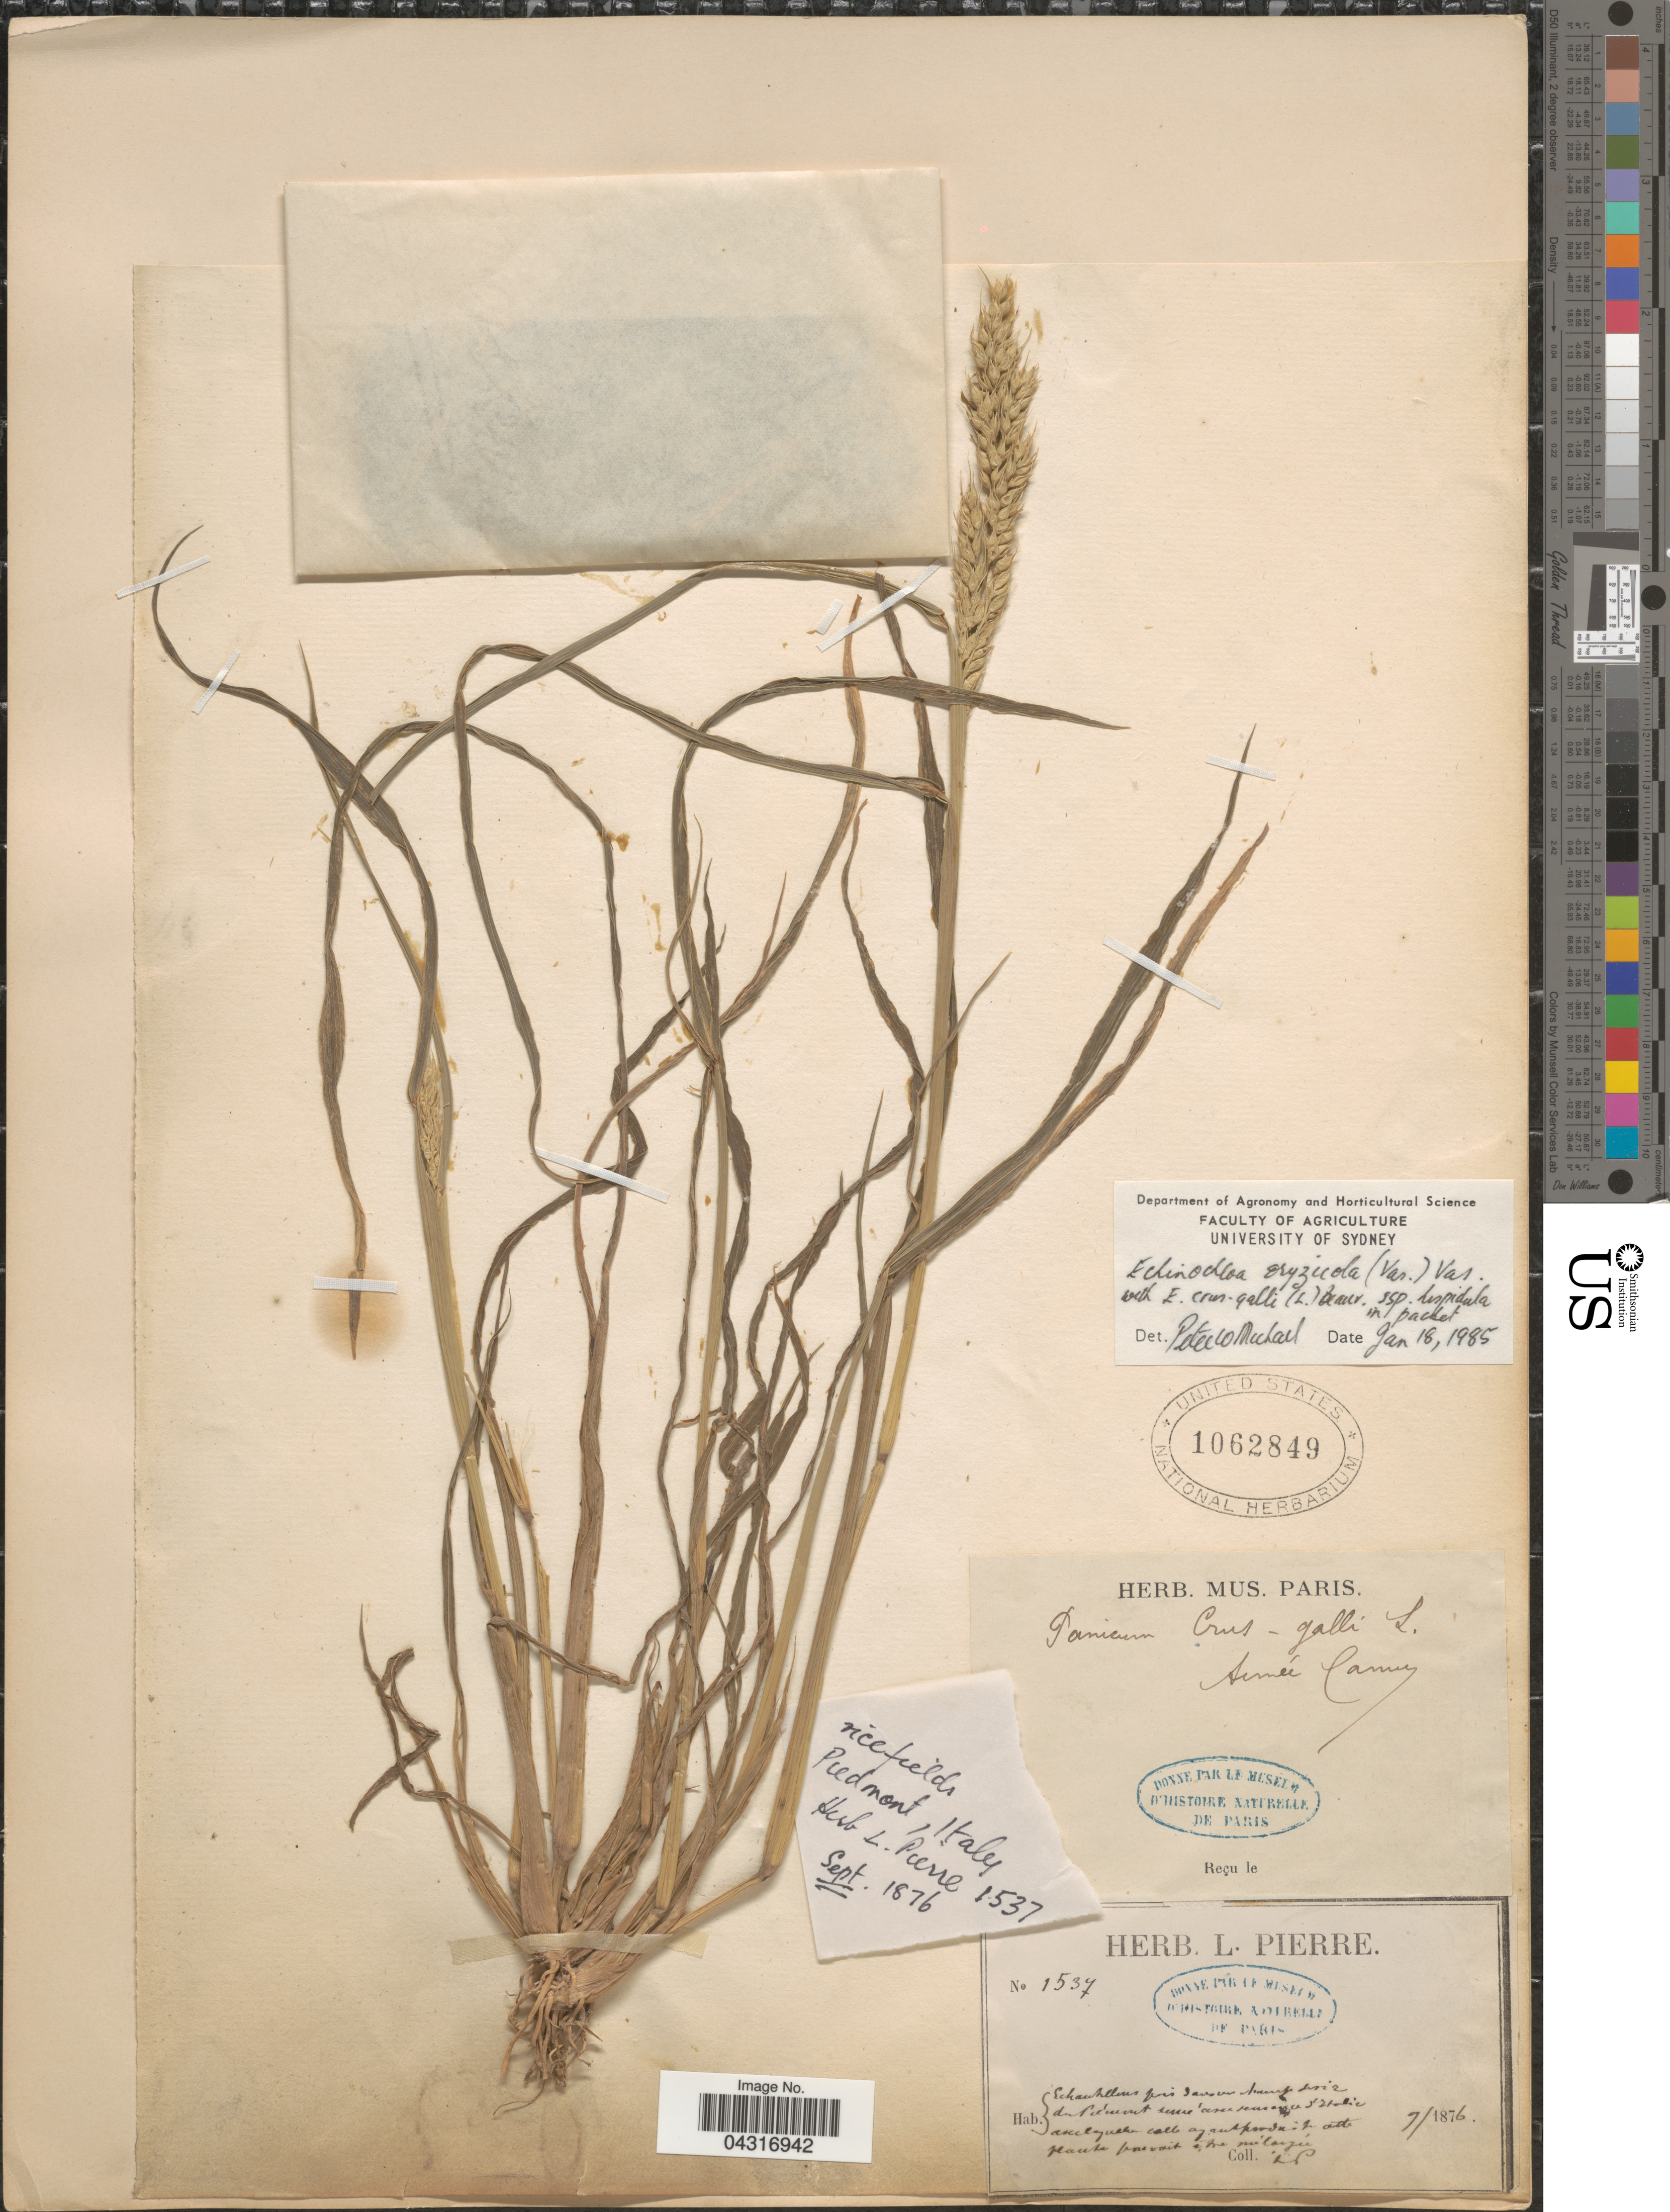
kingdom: Plantae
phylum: Tracheophyta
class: Liliopsida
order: Poales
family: Poaceae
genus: Echinochloa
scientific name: Echinochloa oryzoides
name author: (Ard.) Fritsch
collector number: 1537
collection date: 1876-09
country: Italy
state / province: Piedmont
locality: Ricefields.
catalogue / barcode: US 1062849